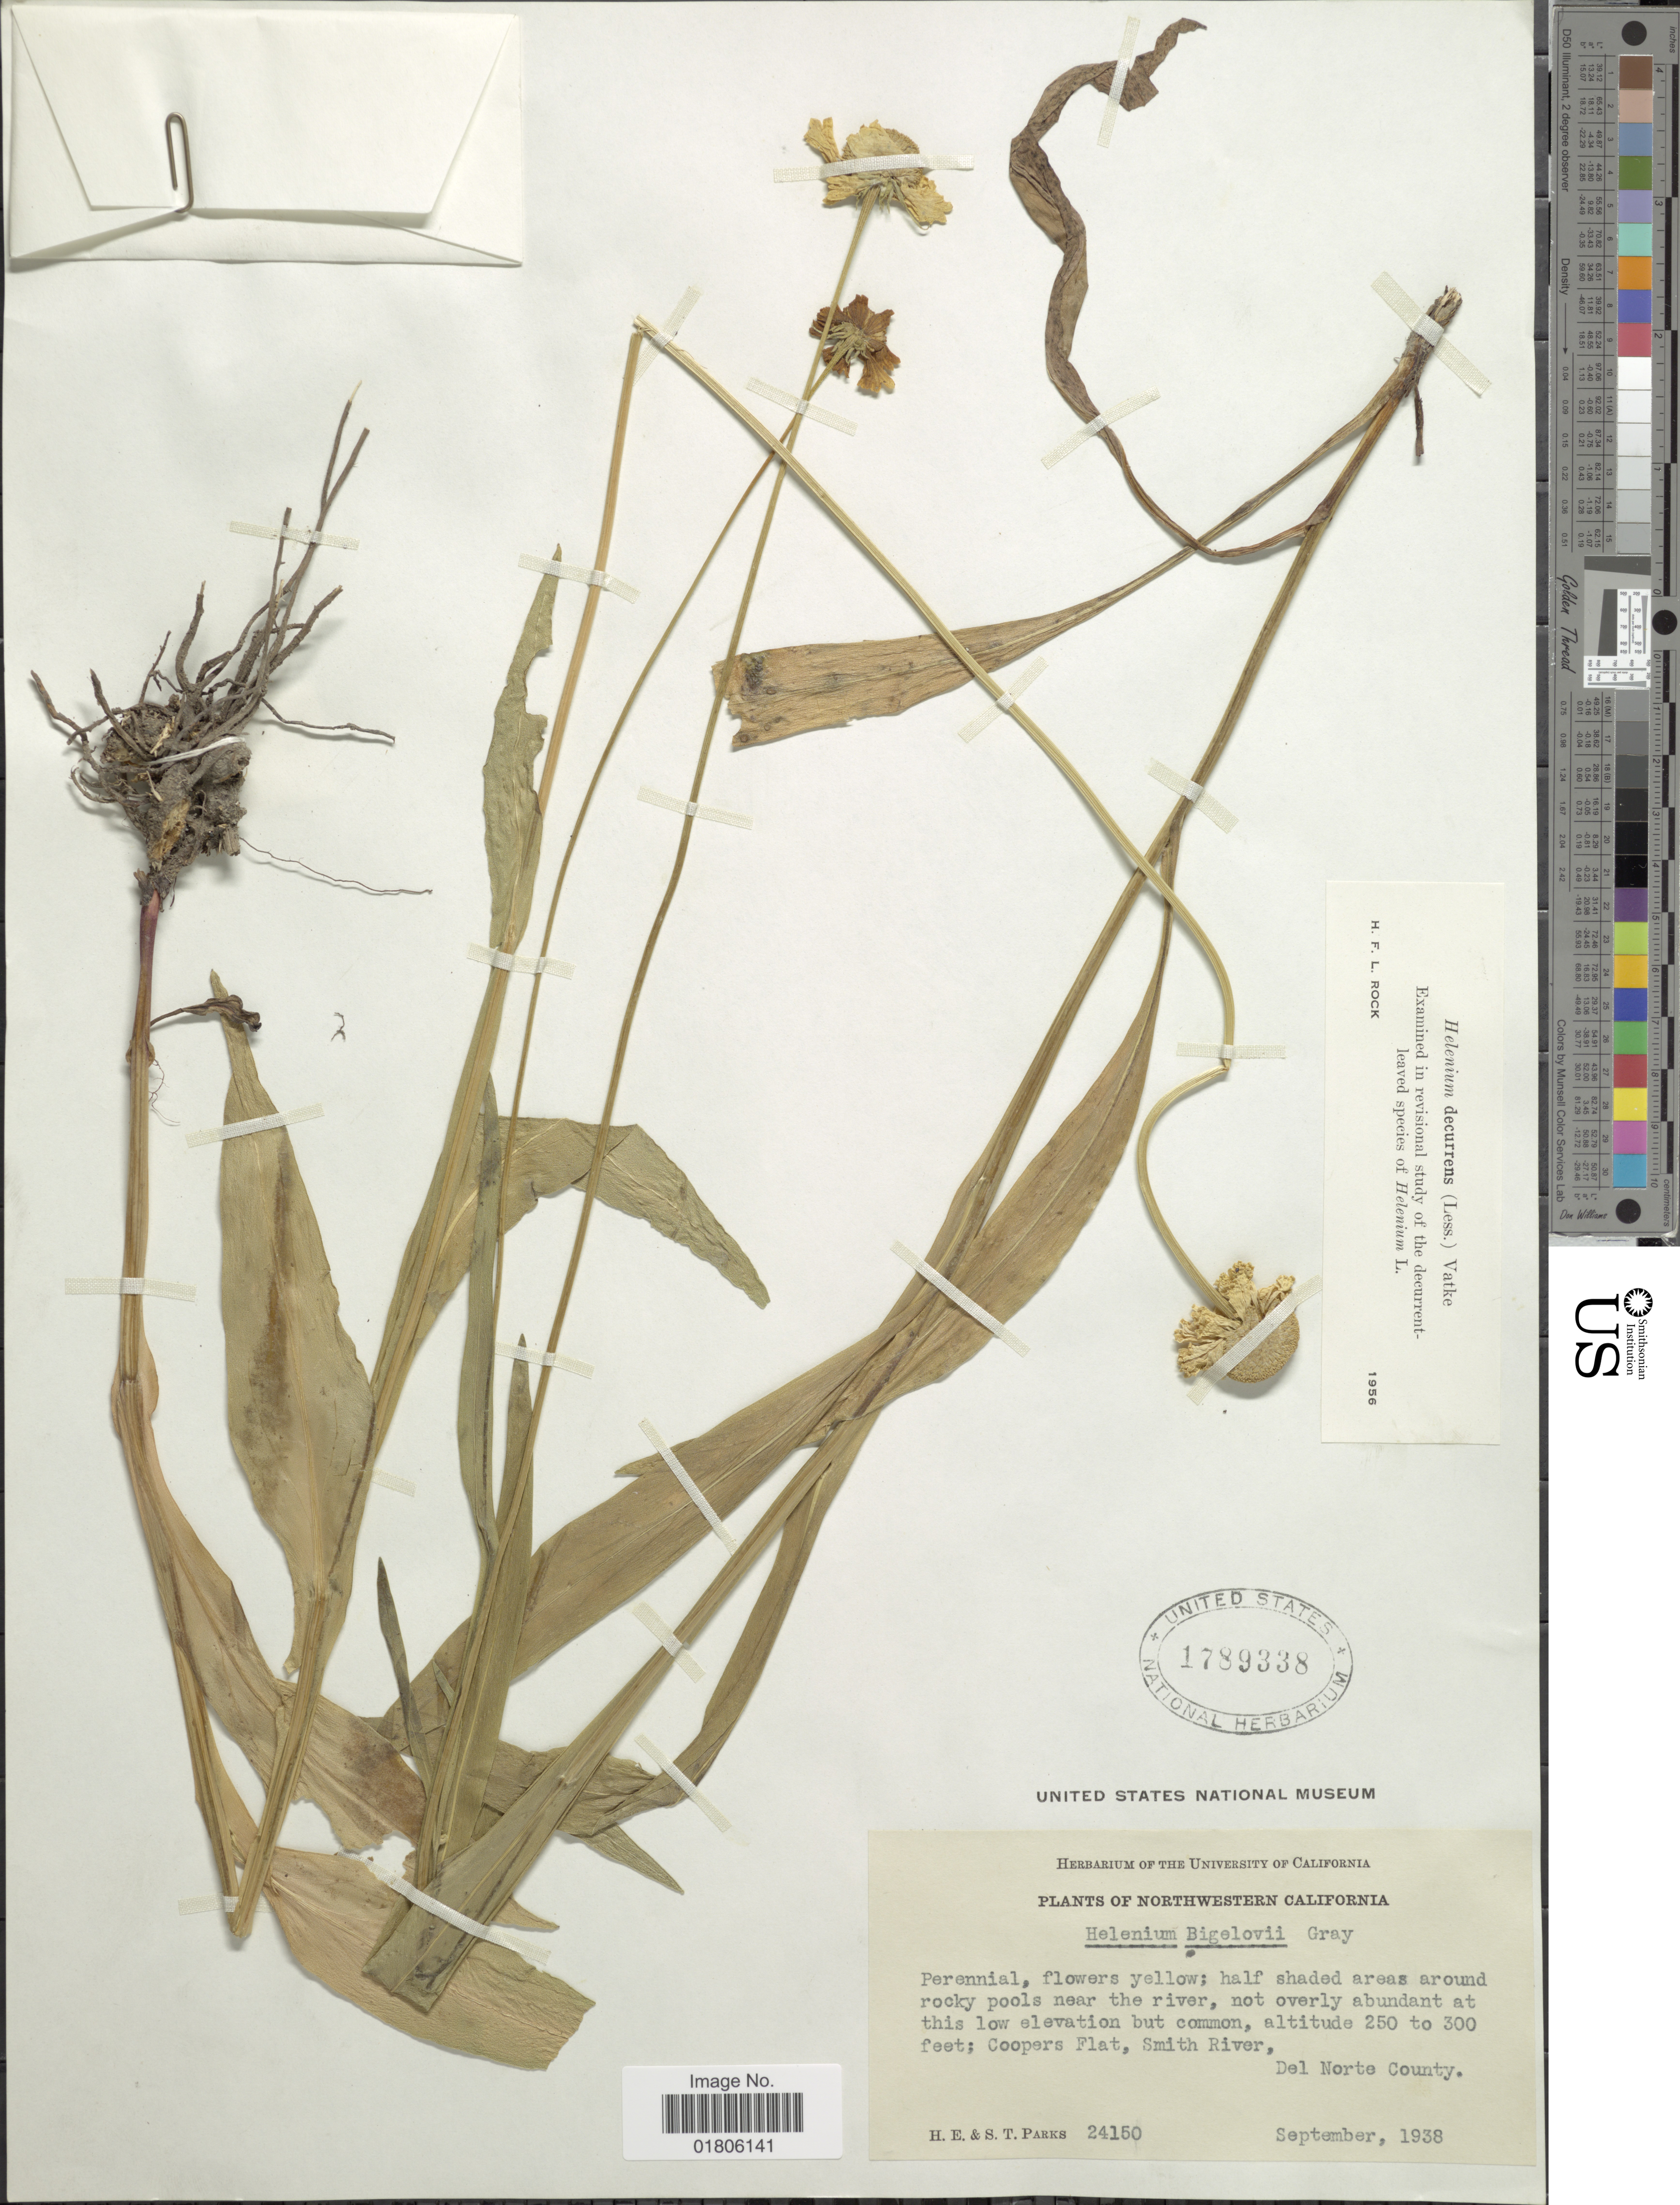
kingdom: Plantae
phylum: Tracheophyta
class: Magnoliopsida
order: Asterales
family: Asteraceae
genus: Helenium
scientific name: Helenium bigelovii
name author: A. Gray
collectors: H. E. Parks & S. Parks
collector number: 24150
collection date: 1938-09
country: United States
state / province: California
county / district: Del Norte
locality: Northwestern Coopers Flat, Smith River, Del Norte County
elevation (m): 76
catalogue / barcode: US 1789338